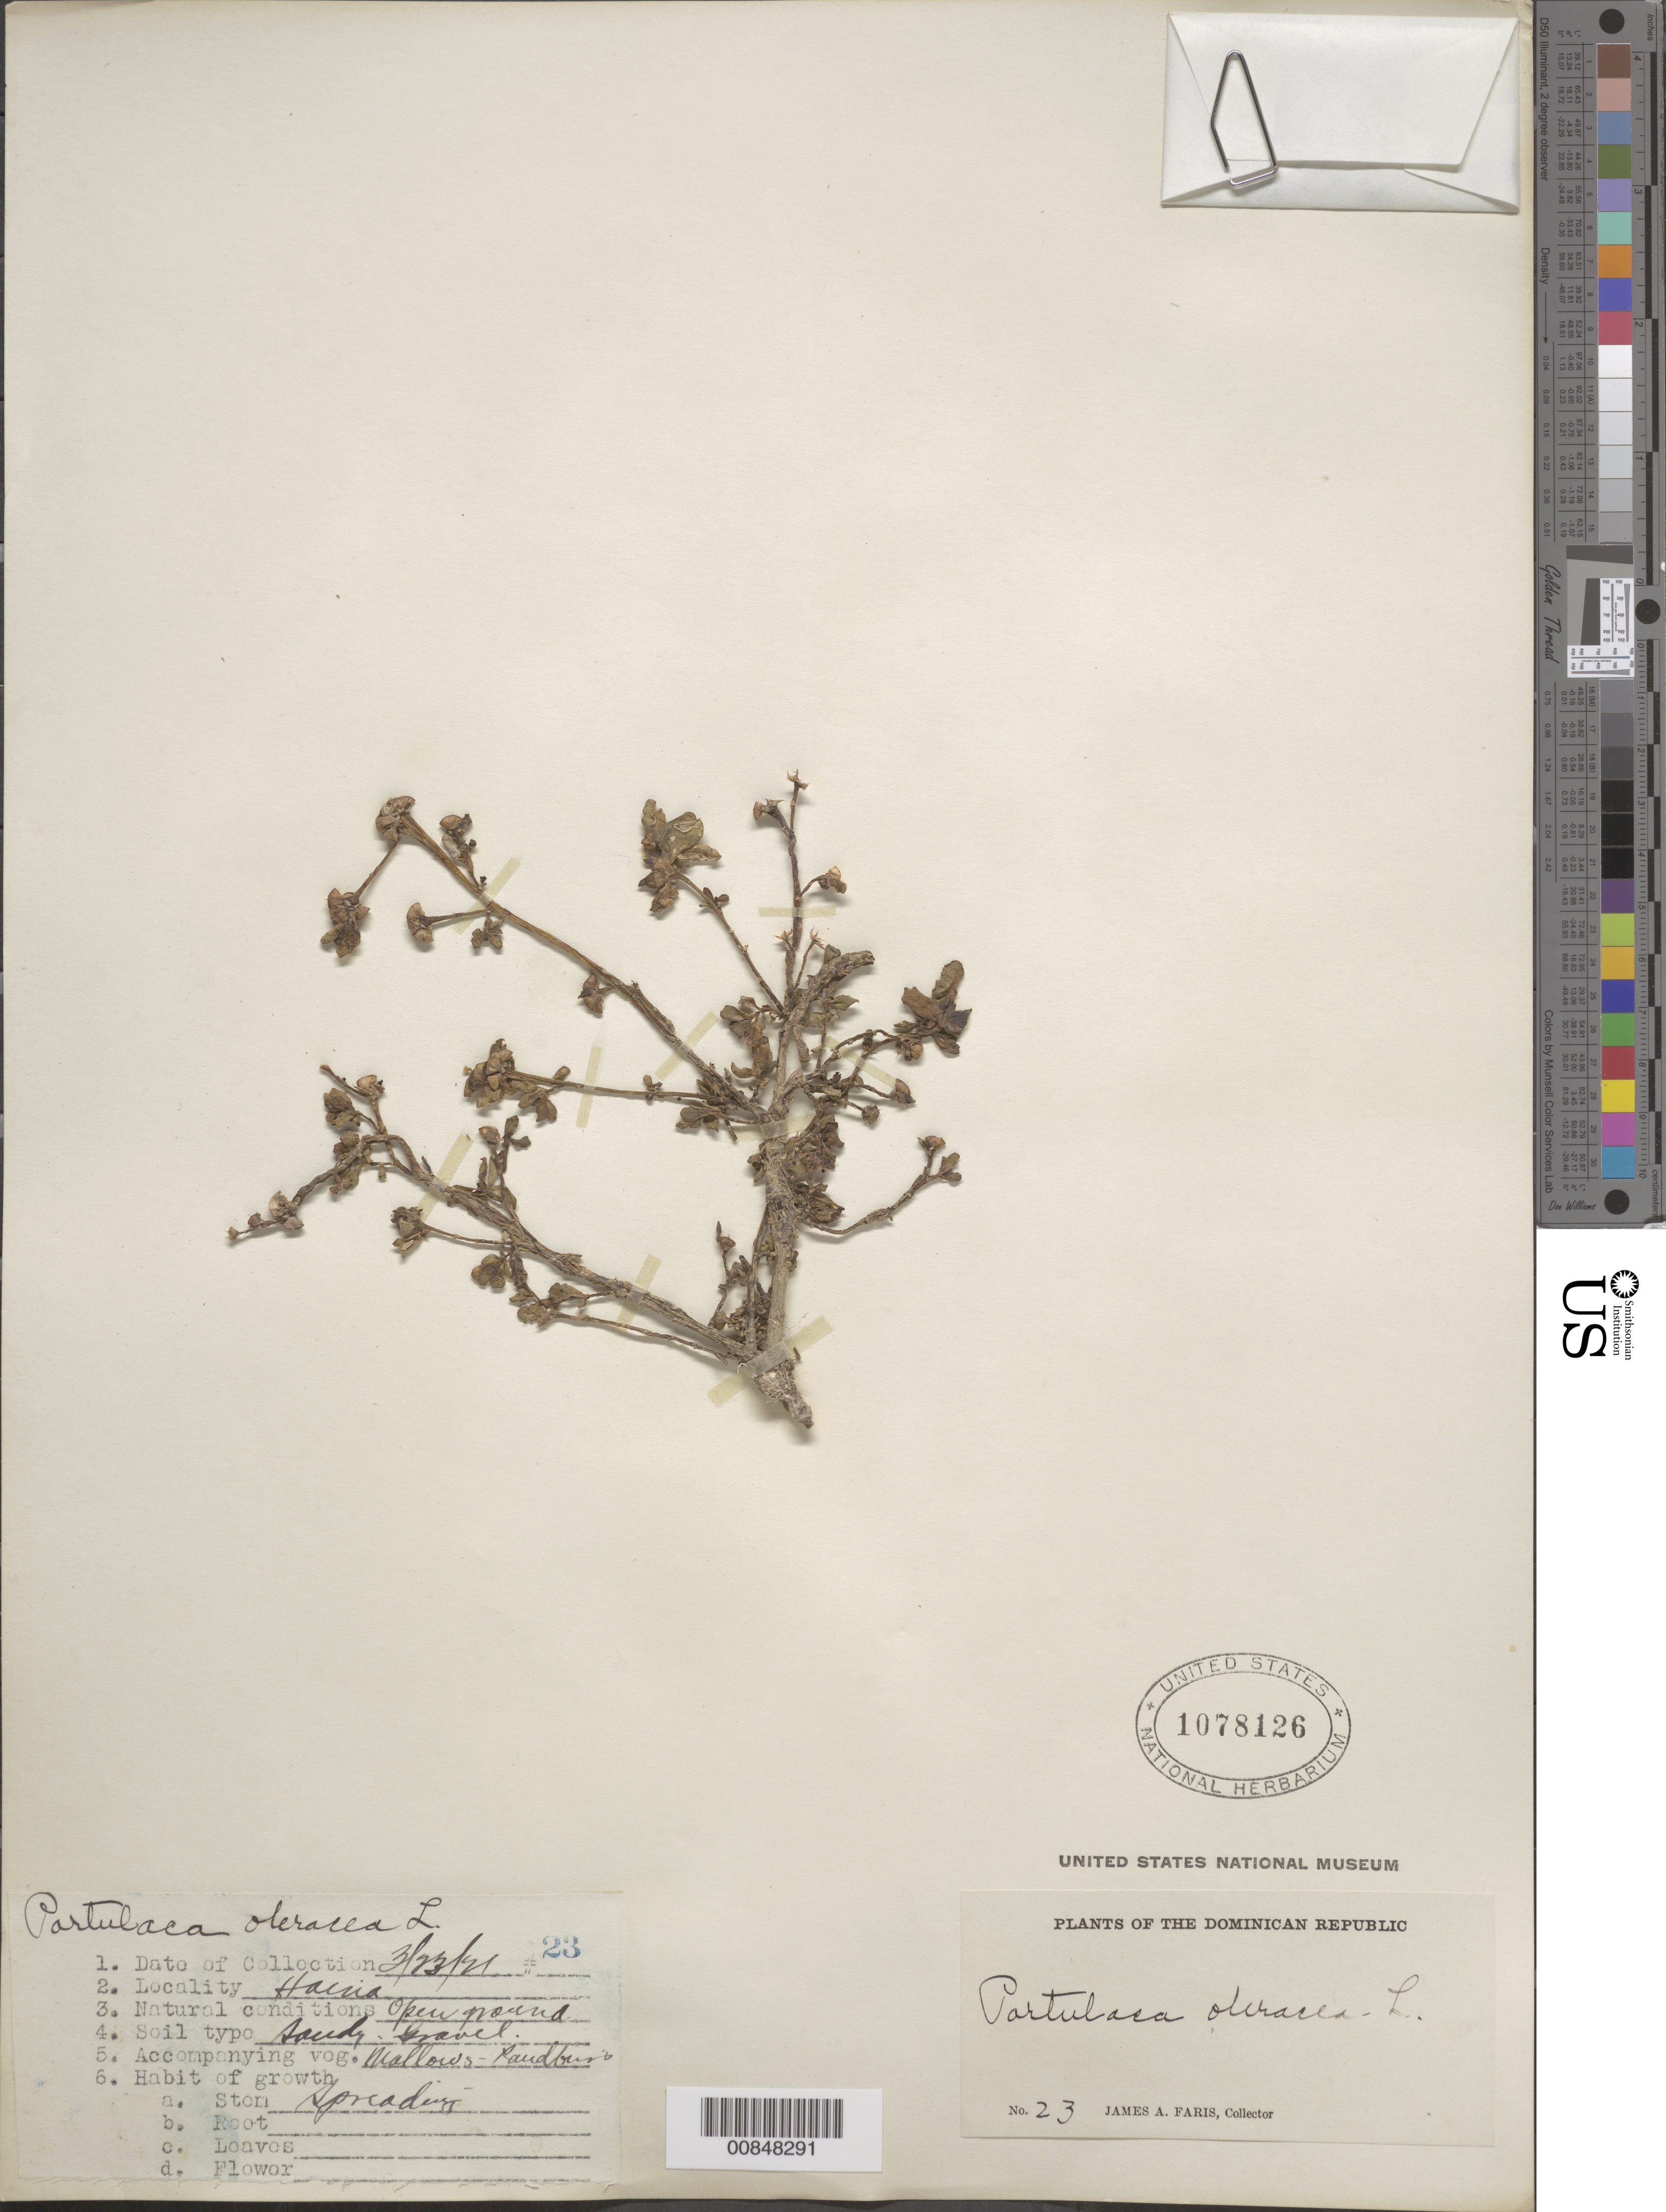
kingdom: Plantae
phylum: Tracheophyta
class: Magnoliopsida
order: Caryophyllales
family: Portulacaceae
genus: Portulaca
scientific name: Portulaca oleracea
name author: L.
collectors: J. Faris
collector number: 23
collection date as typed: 23 Mar 1921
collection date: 1921-03-23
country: Dominican Republic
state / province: San Cristóbal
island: Hispaniola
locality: Hania.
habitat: Open ground, sandy gravel. Accompanyng veg. Mallows-"Raudbur" (illegible).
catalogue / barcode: US 1078126